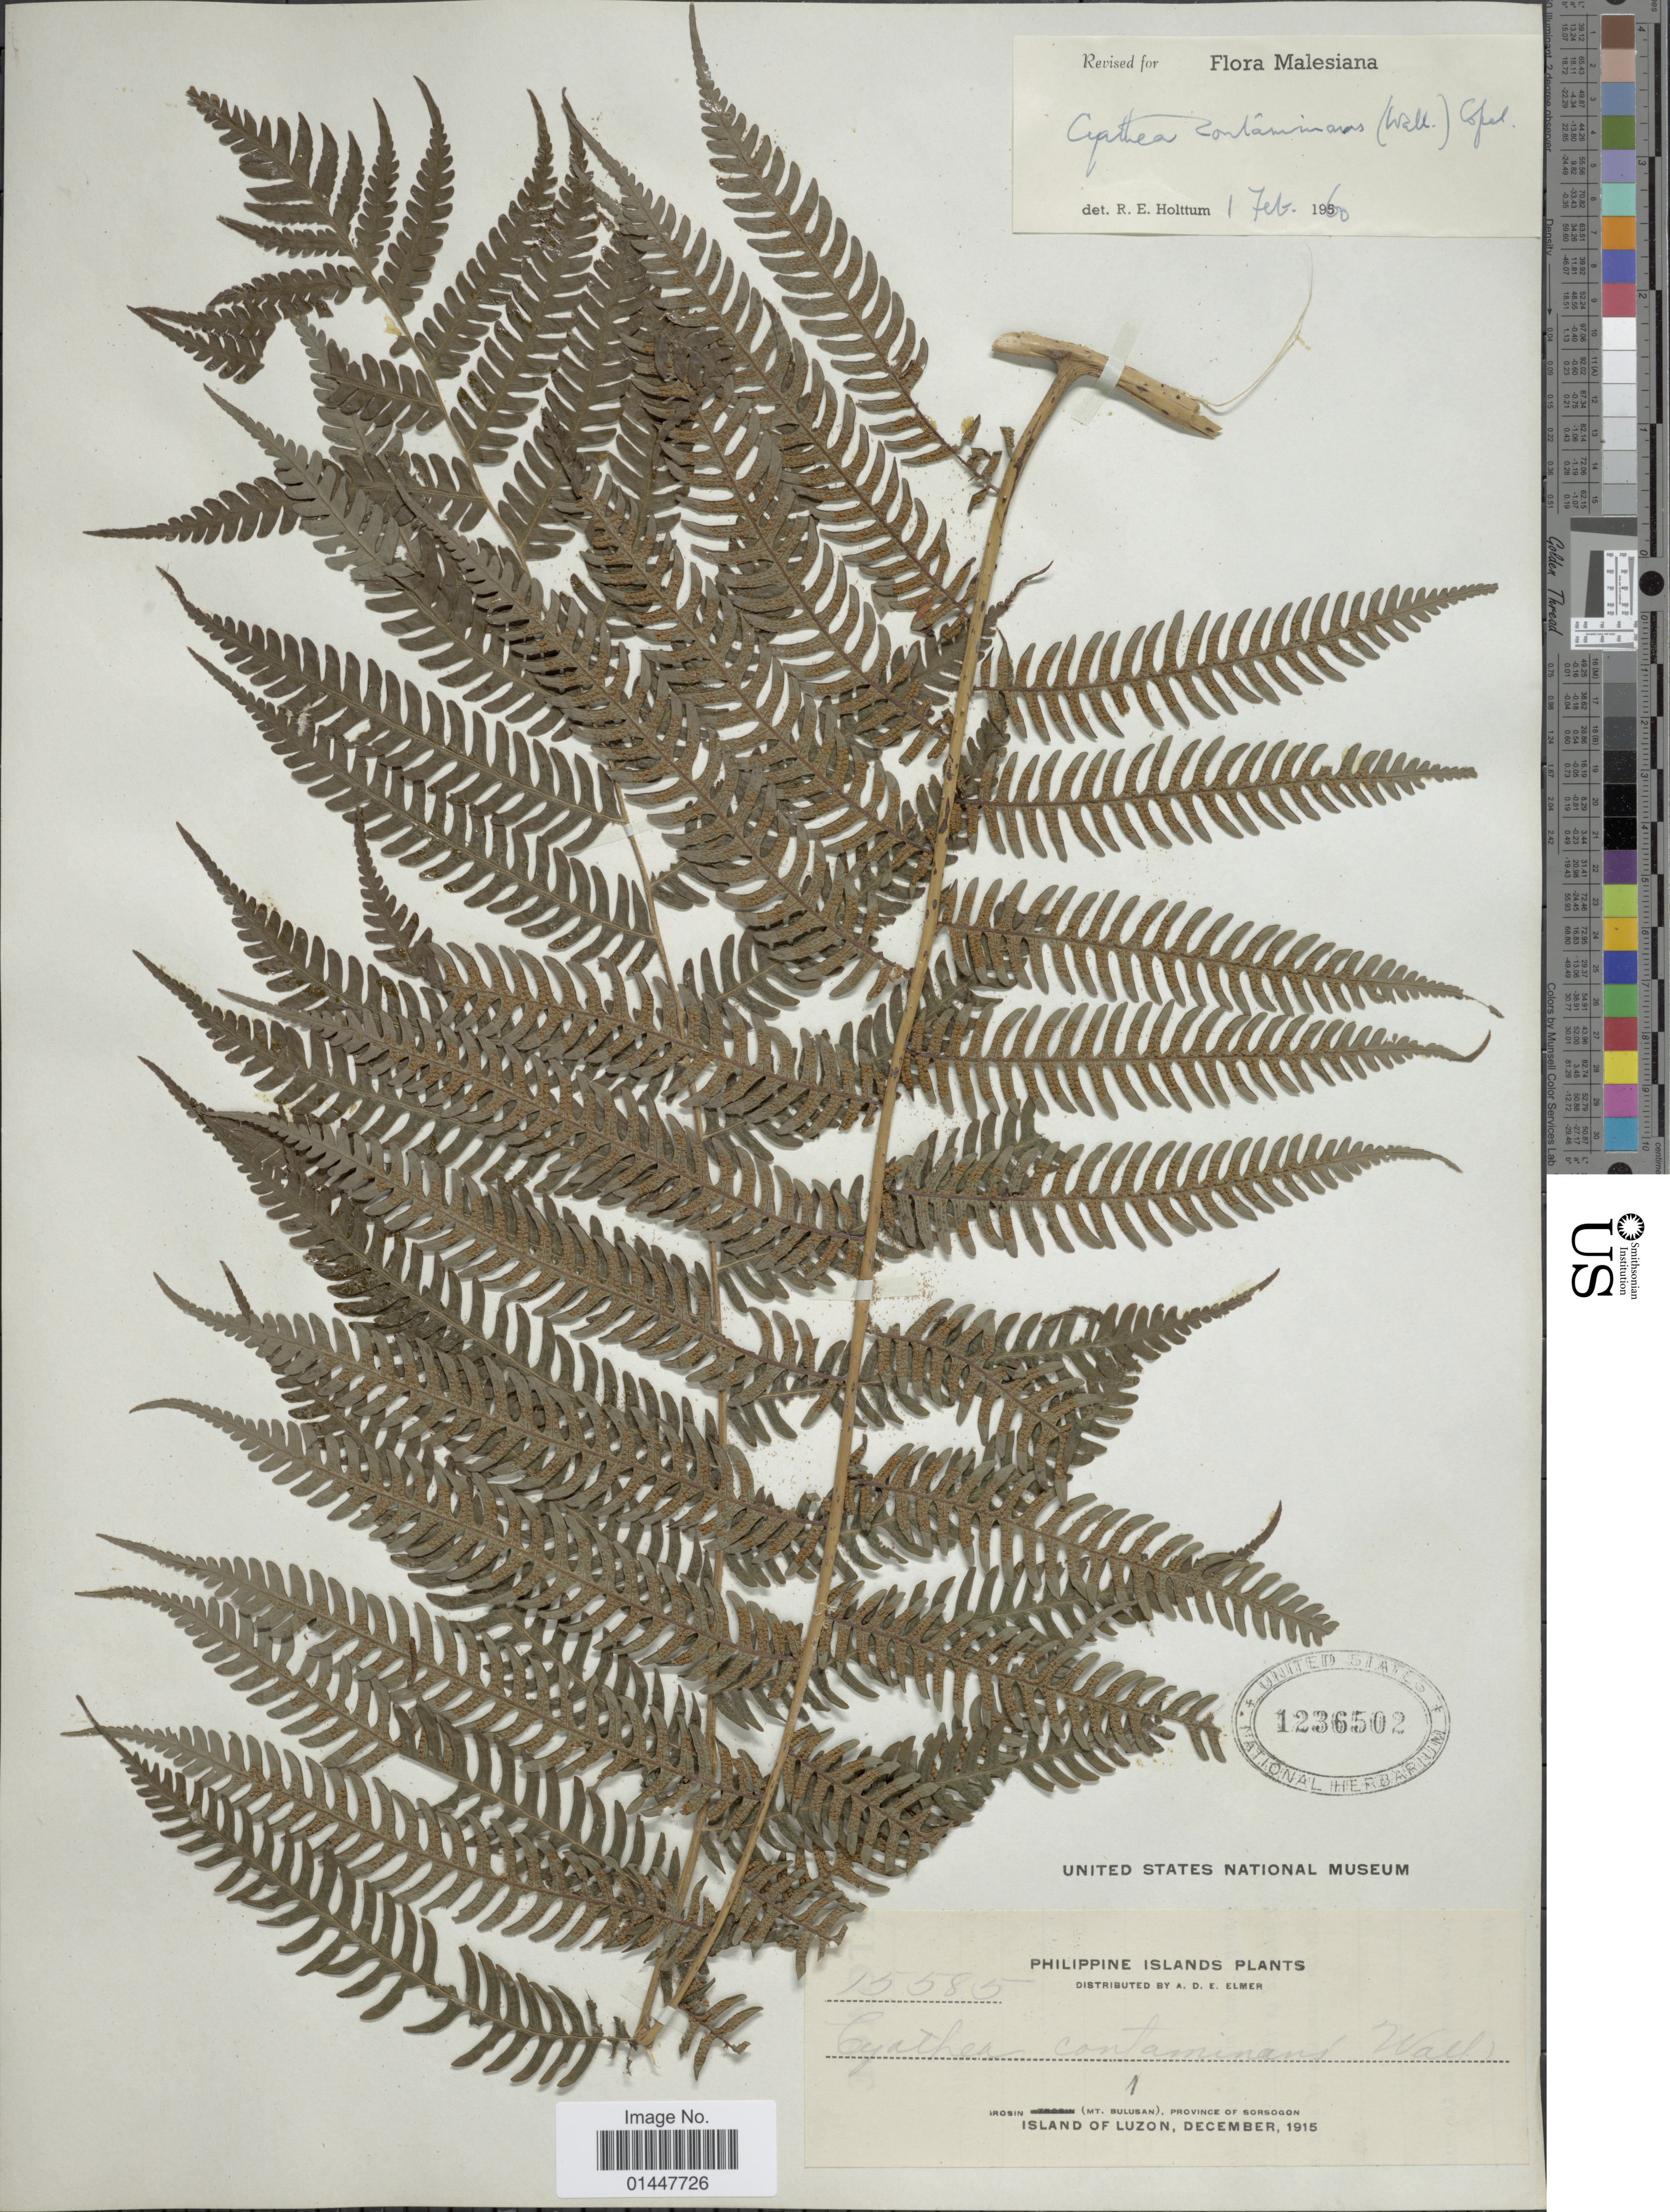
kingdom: Plantae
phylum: Tracheophyta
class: Polypodiopsida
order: Cyatheales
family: Cyatheaceae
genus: Sphaeropteris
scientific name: Sphaeropteris glauca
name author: (Blume) R.M. Tryon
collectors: A. D. E. Elmer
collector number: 15585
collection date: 1915-12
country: Philippines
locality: Irosin (Mt. Bulusan), Province of Sorsogon, Island of Luzon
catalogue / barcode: US 1236502